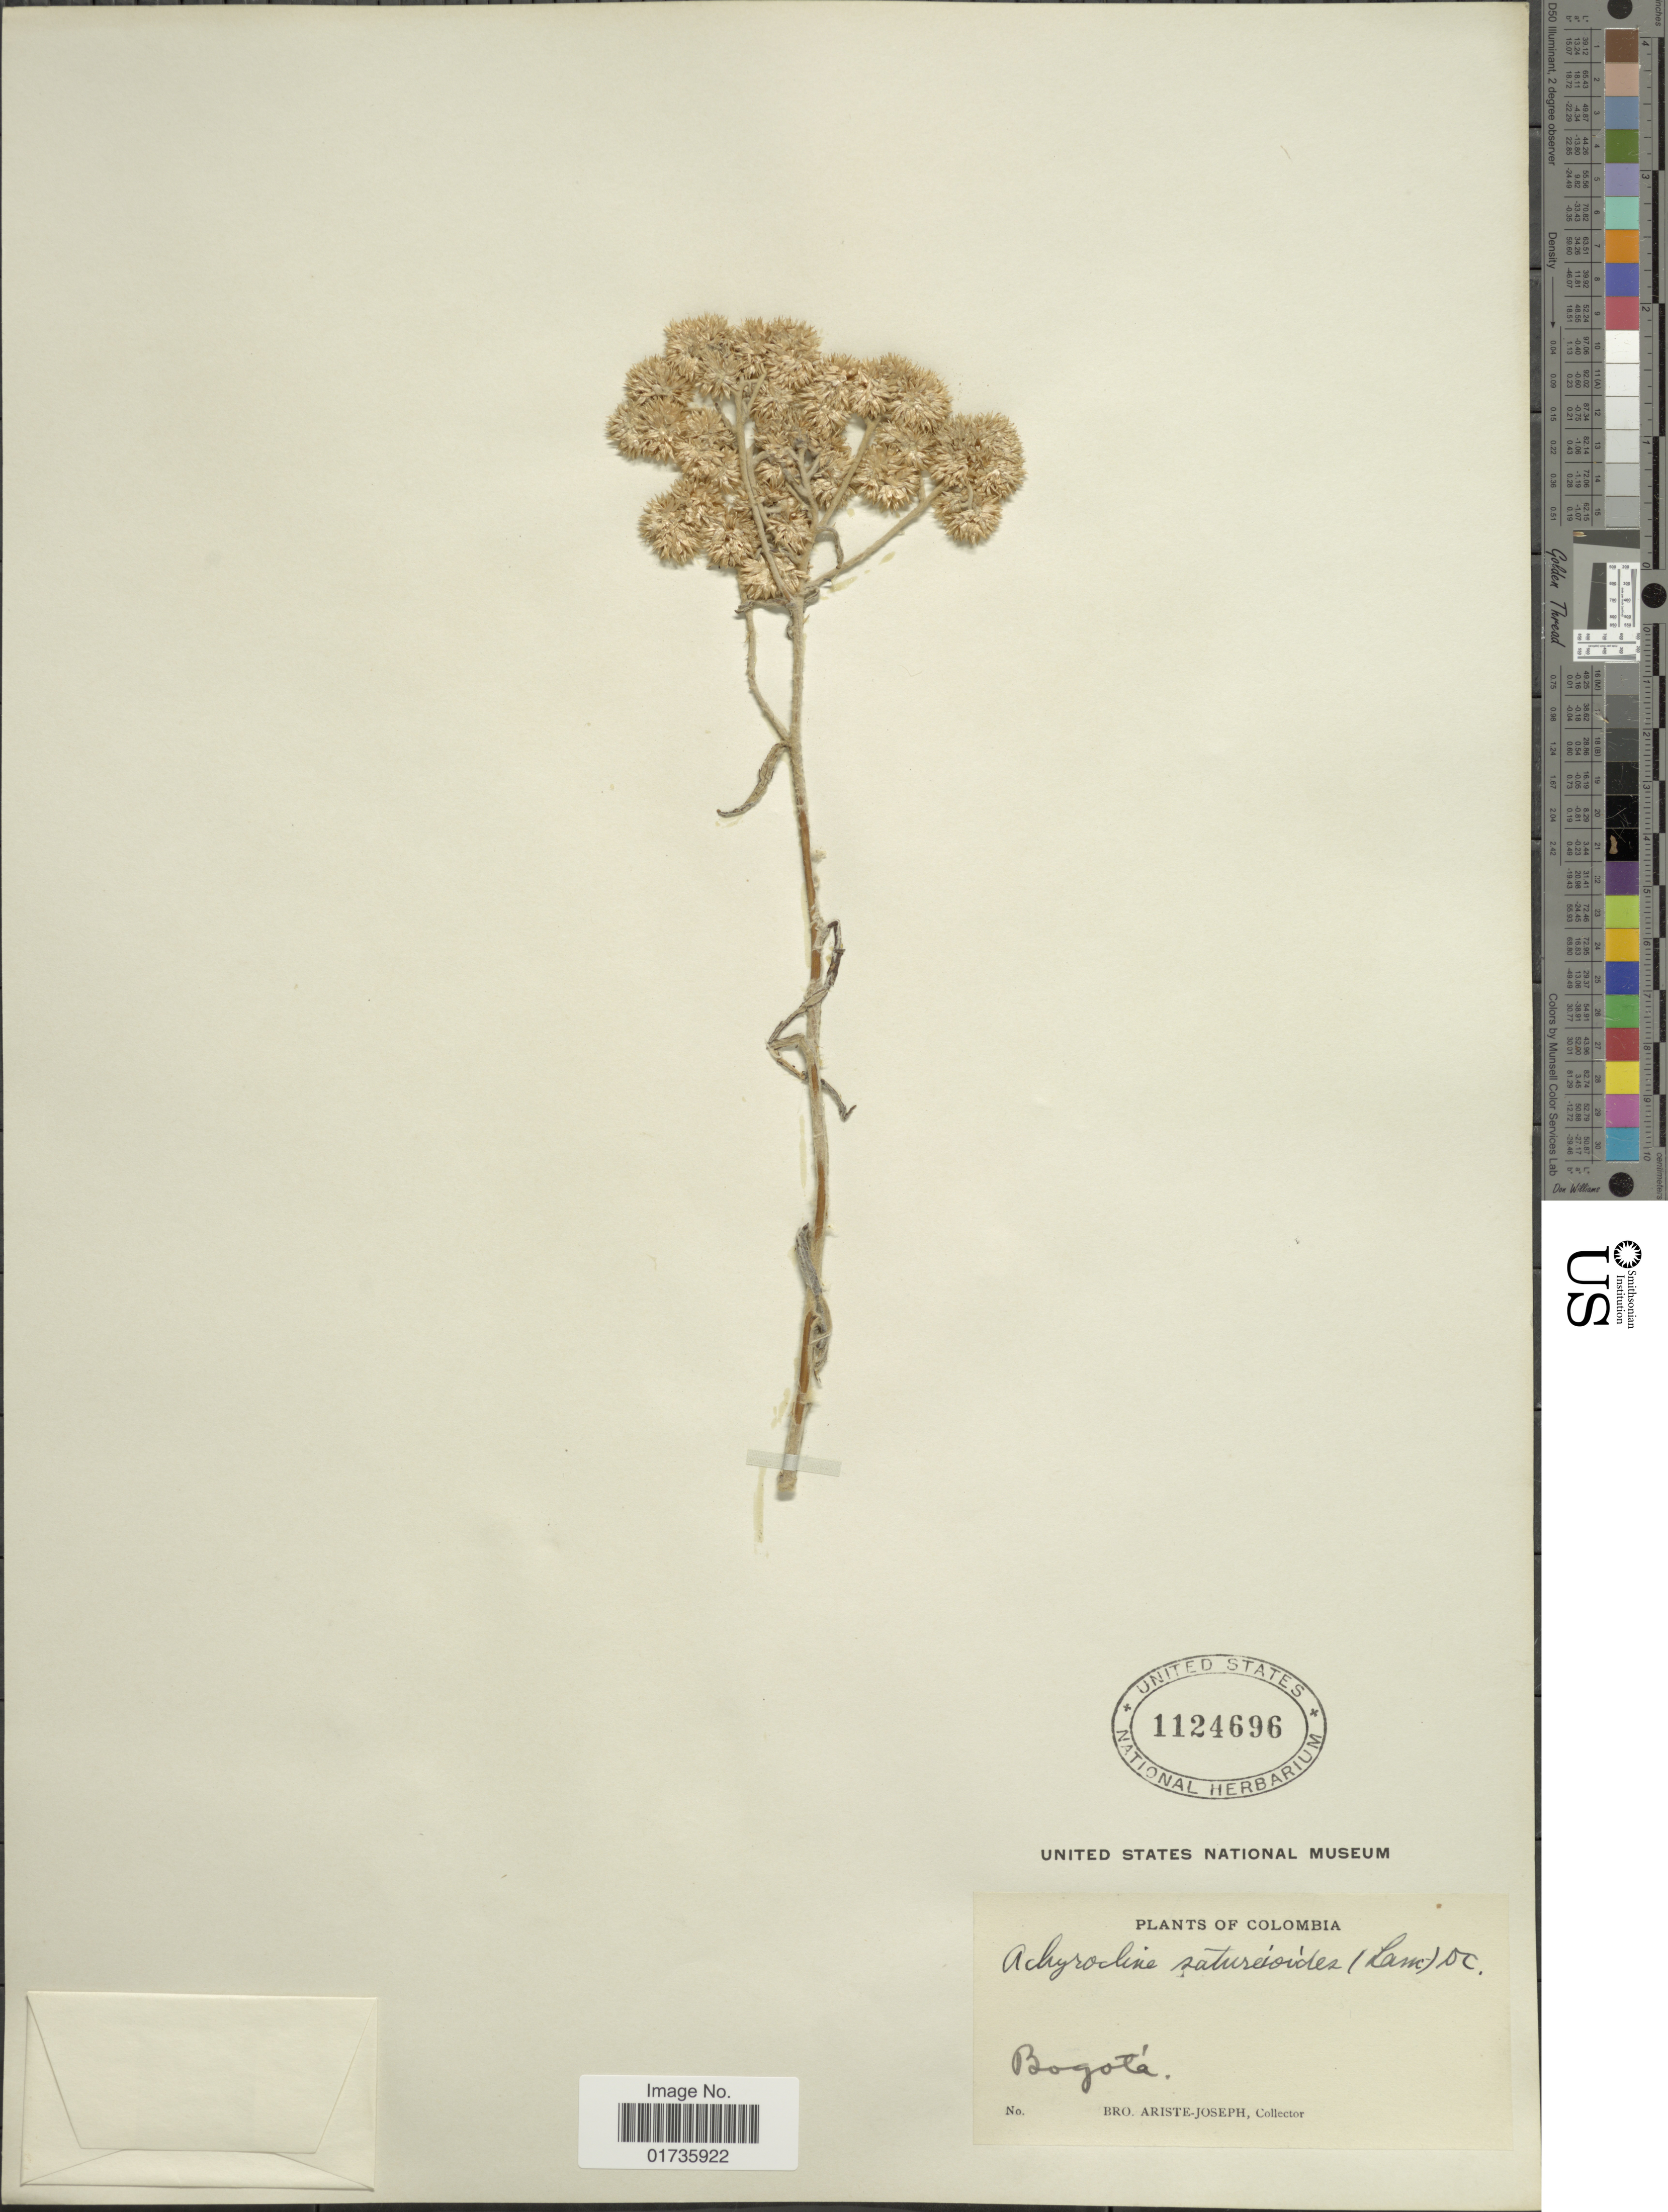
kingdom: Plantae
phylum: Tracheophyta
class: Magnoliopsida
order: Asterales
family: Asteraceae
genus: Achyrocline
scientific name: Achyrocline satureioides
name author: (Lam.) DC.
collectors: Bro. Ariste-Joseph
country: Colombia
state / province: Bogota D.C.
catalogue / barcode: US 1124696